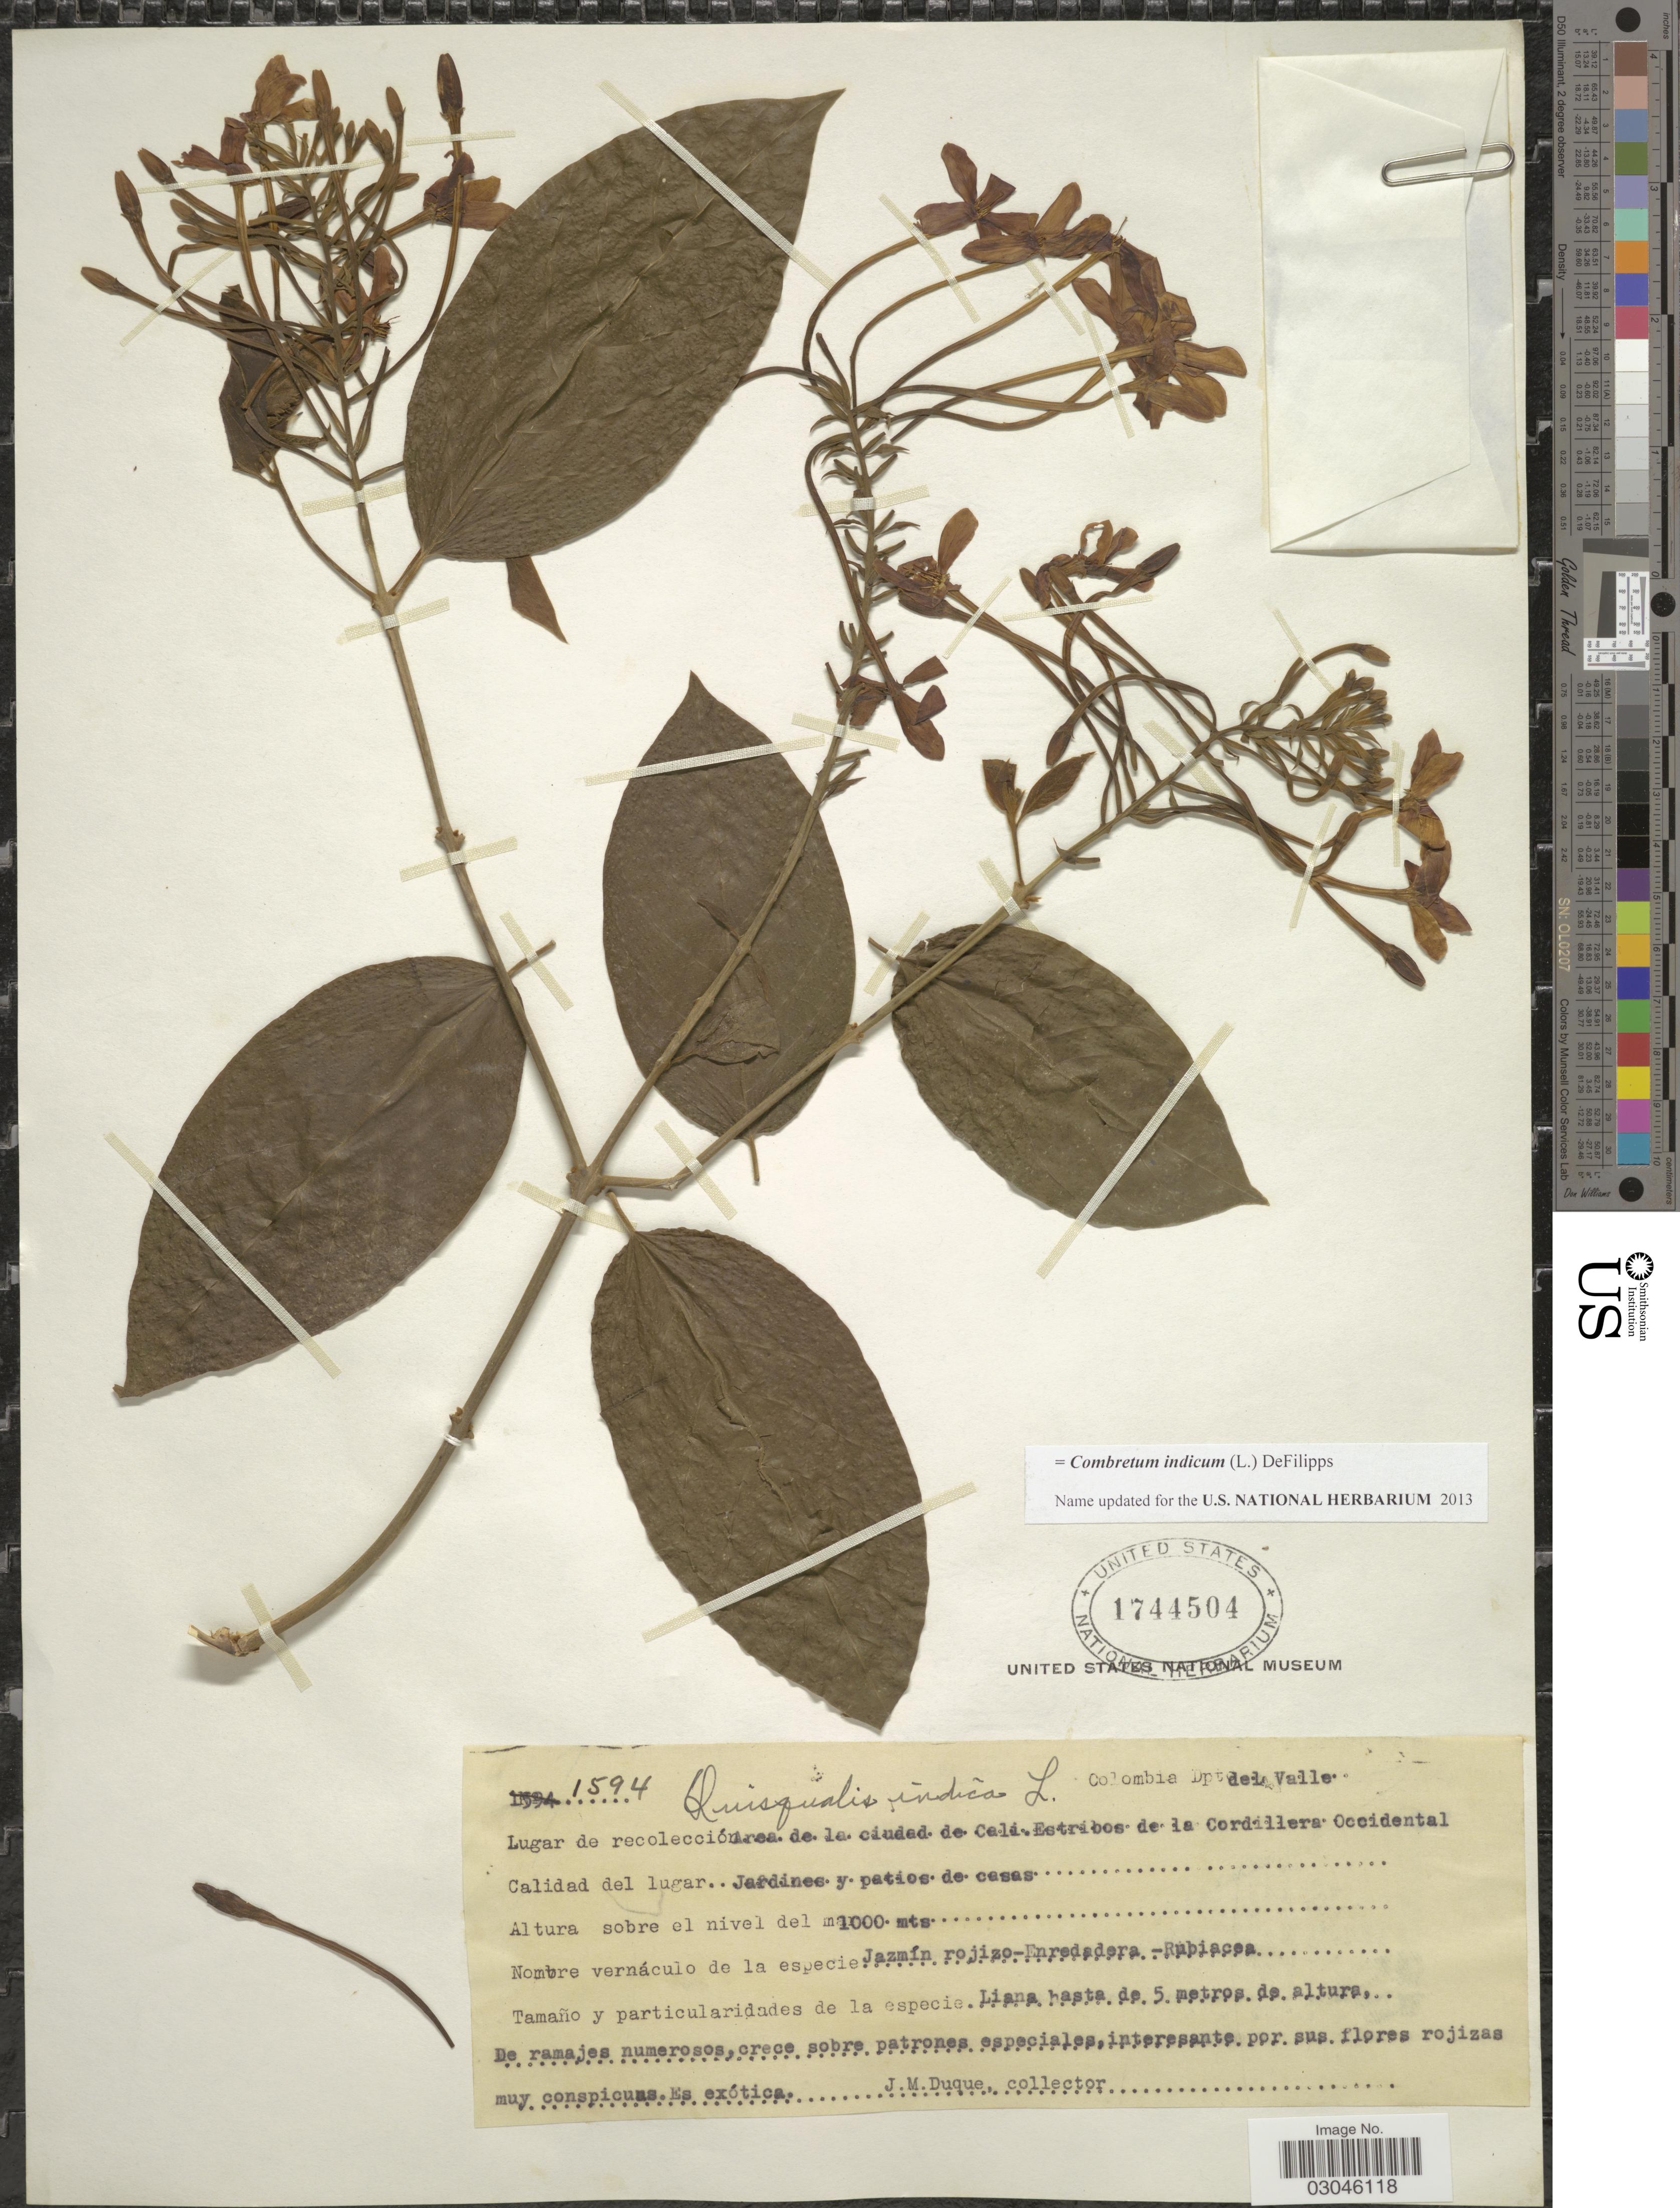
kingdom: Plantae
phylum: Tracheophyta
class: Magnoliopsida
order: Myrtales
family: Combretaceae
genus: Combretum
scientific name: Combretum indicum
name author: (L.) DeFilipps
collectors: J. Duque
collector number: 1594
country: Colombia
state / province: Valle del Cauca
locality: Dpt del Valle. Jardines y patios de casas. Area de la ciudad de Cali. Estribos de la Cordillera Occidental.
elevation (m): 1000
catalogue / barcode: US 1744504